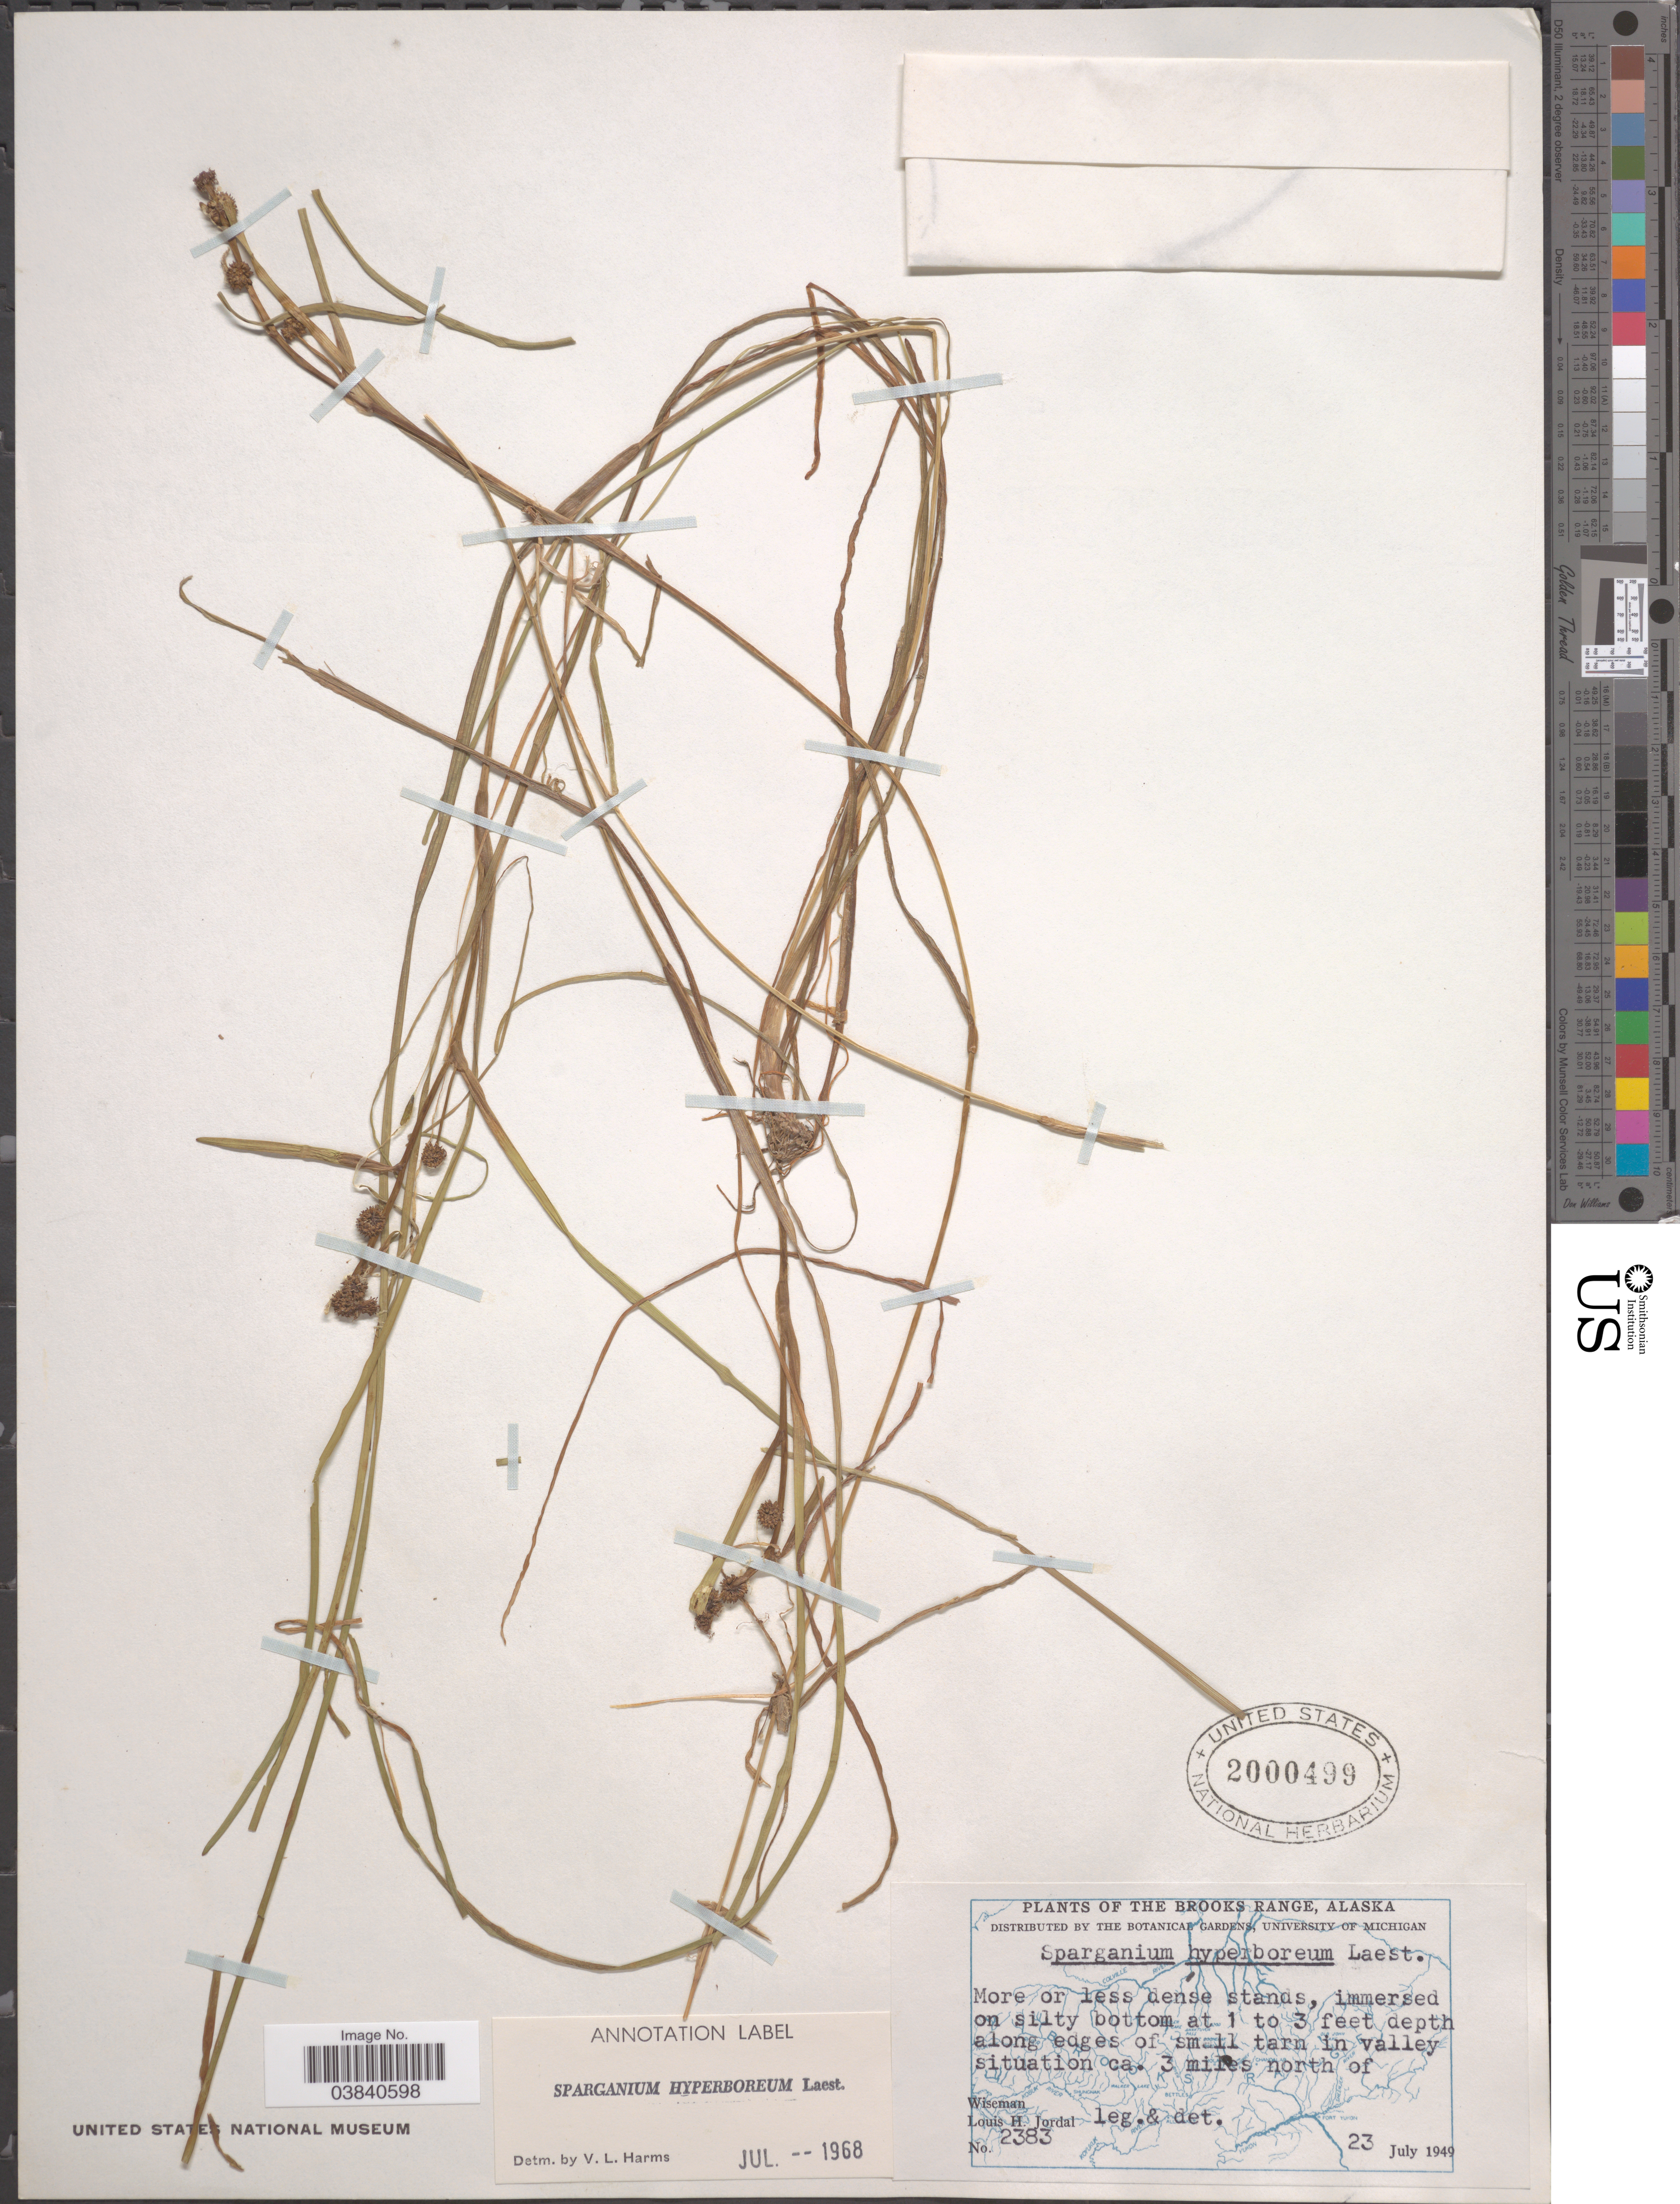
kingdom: Plantae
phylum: Tracheophyta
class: Liliopsida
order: Poales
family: Typhaceae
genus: Sparganium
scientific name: Sparganium hyperboreum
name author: Beurl. ex Laest.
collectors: L. Jordal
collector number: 2383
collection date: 1949-07-23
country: United States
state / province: Alaska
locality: Brooks Range. Along edges of small tarn in valley situation ca. 3 miles north of Wiseman.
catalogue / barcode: US 2000499